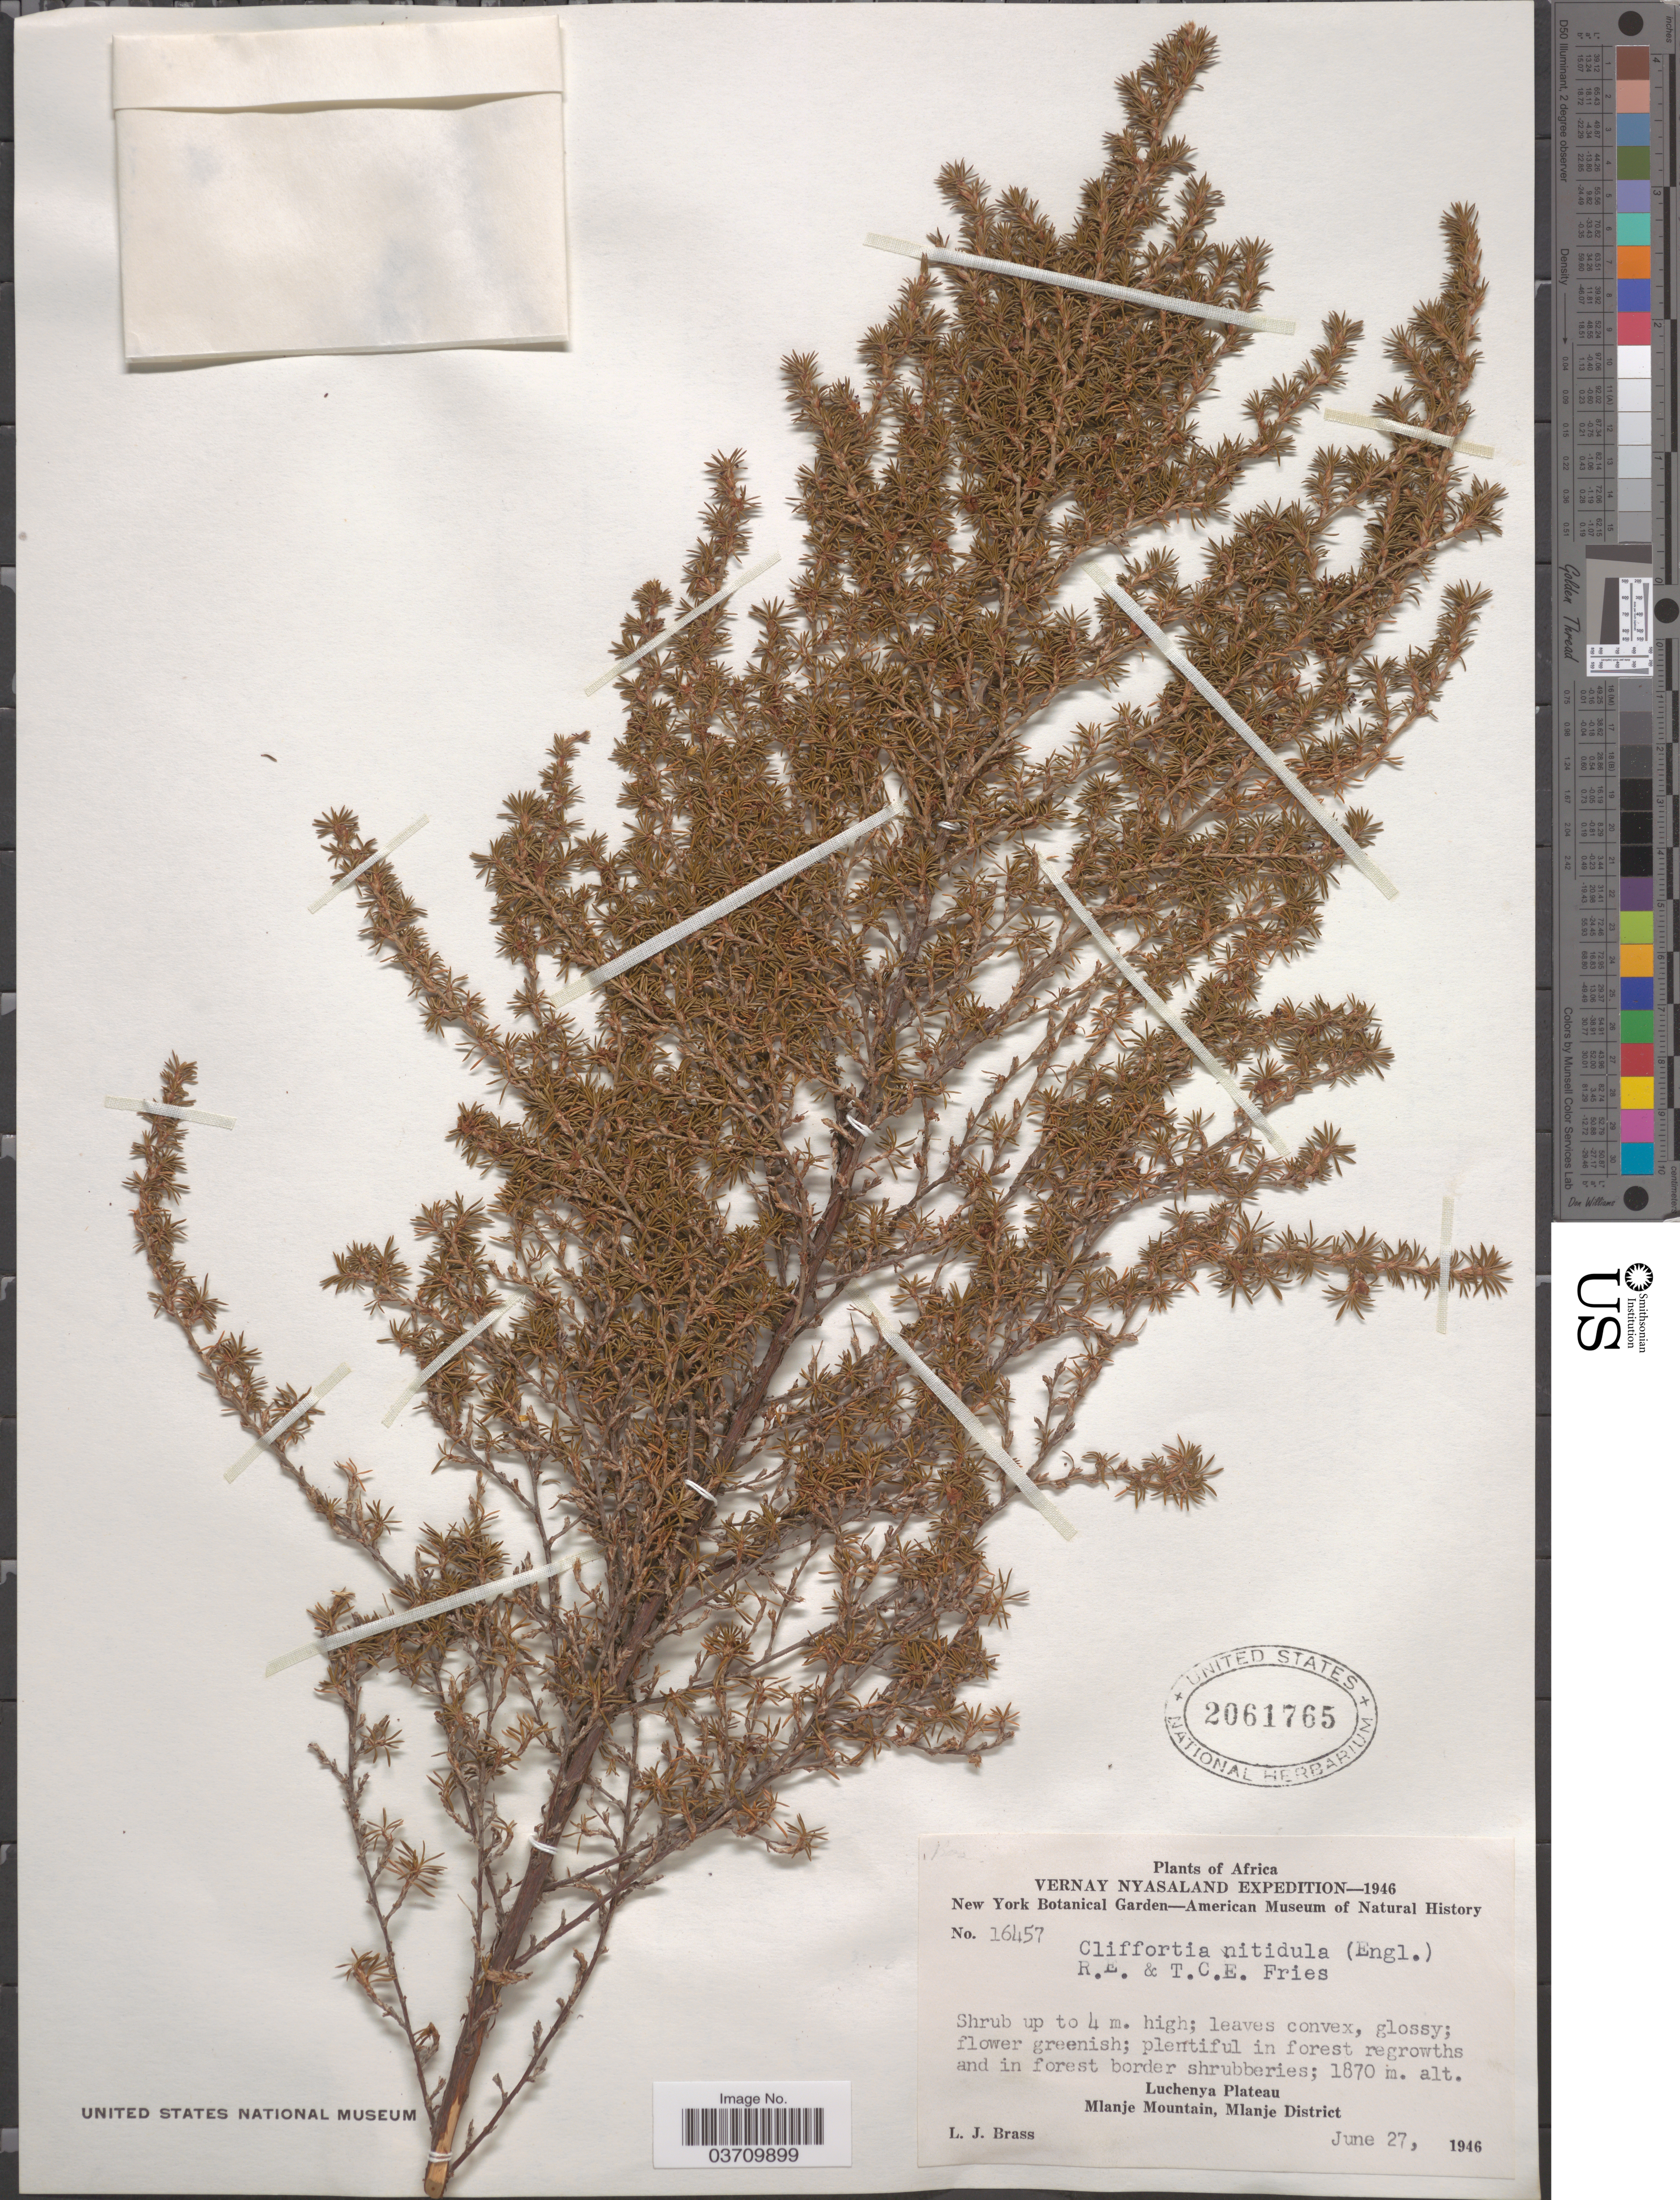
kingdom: Plantae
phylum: Tracheophyta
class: Magnoliopsida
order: Rosales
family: Rosaceae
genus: Cliffortia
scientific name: Cliffortia nitidula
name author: (Engl.) R.E. Fr. & T.C.E. Fr.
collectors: L. J. Brass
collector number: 16457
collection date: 1946-06-27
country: Malawi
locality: Vernay Nyasaland. Luchenya Plateau. Mlanje Mountain, Mlanje Disctrict.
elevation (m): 1870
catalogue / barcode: US 2061765